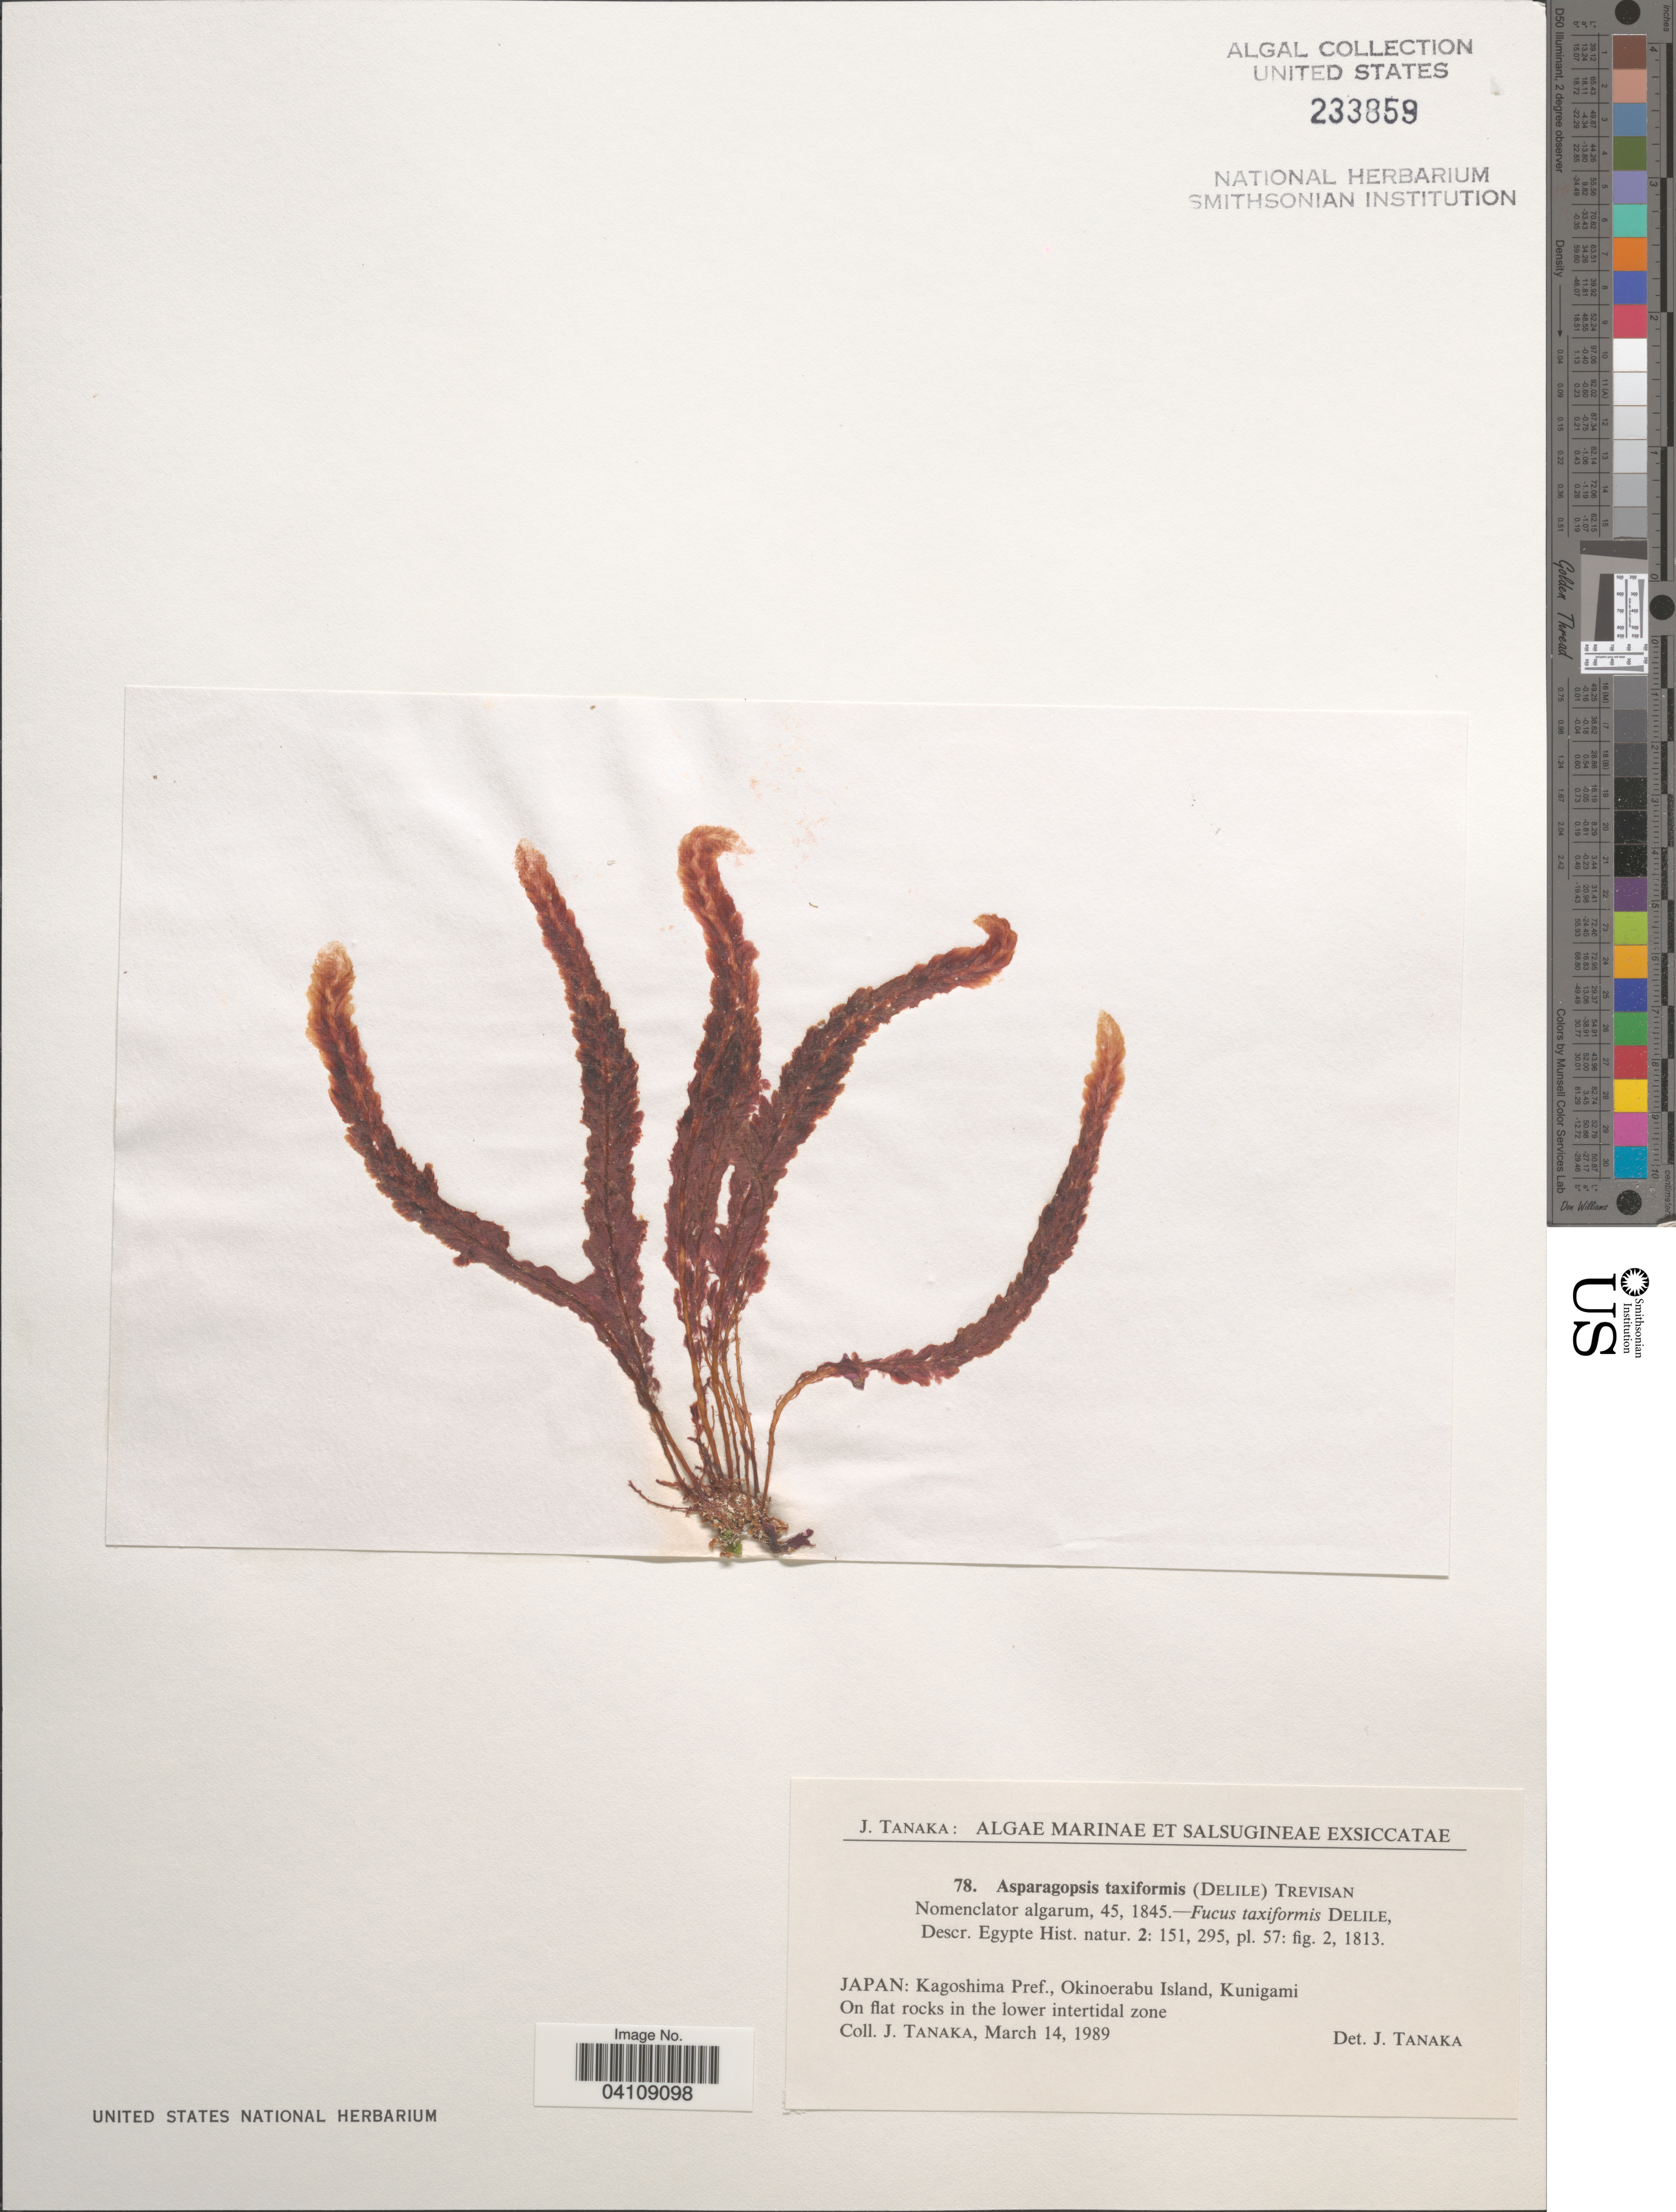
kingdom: Plantae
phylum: Rhodophyta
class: Florideophyceae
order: Bonnemaisoniales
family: Bonnemaisoniaceae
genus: Asparagopsis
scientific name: Asparagopsis taxiformis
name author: (Delile) Trevis.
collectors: J. Tanaka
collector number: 78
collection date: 1989-03-14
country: Japan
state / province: Kagosima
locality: Kagoshima Pref., Okinoerabu Island, Kunigami.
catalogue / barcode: US 233859